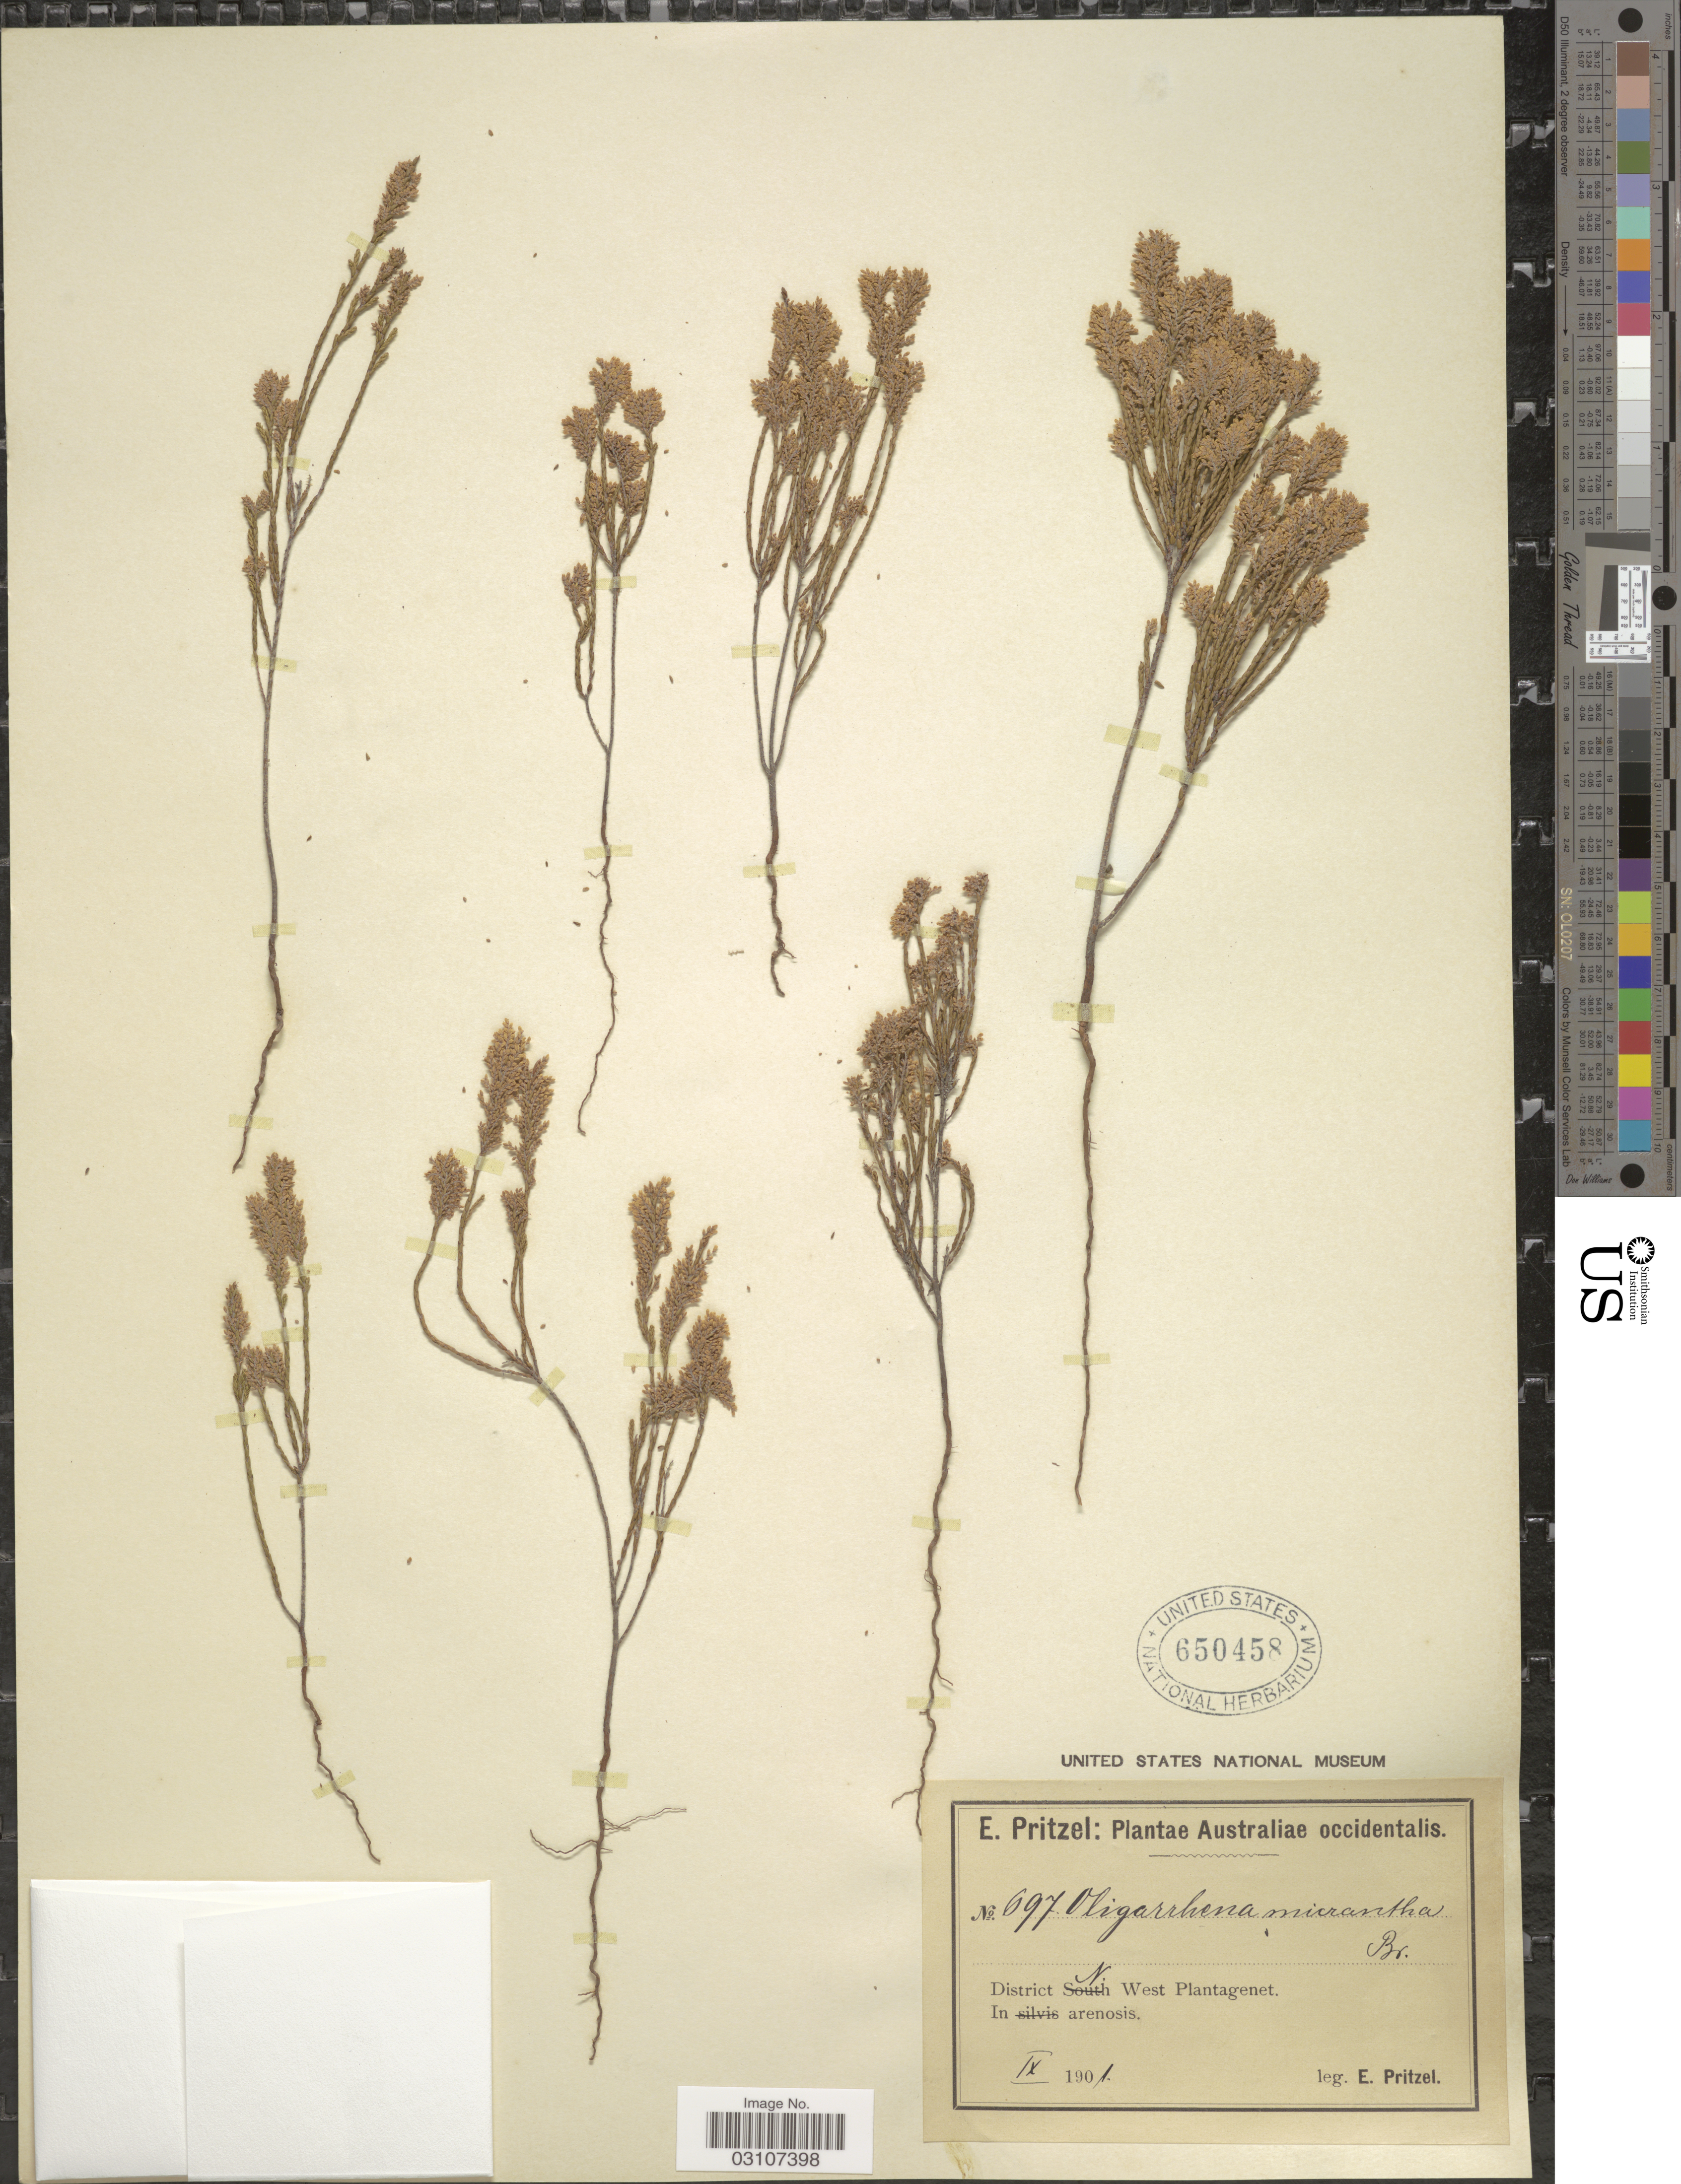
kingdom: Plantae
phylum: Tracheophyta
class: Magnoliopsida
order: Ericales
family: Ericaceae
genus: Oligarrhena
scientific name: Oligarrhena micrantha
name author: R. Br.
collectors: E. G. Pritzel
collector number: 697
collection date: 1901-09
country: Australia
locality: Australiae occidentalis. District N West Plantagenet.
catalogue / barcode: US 650458